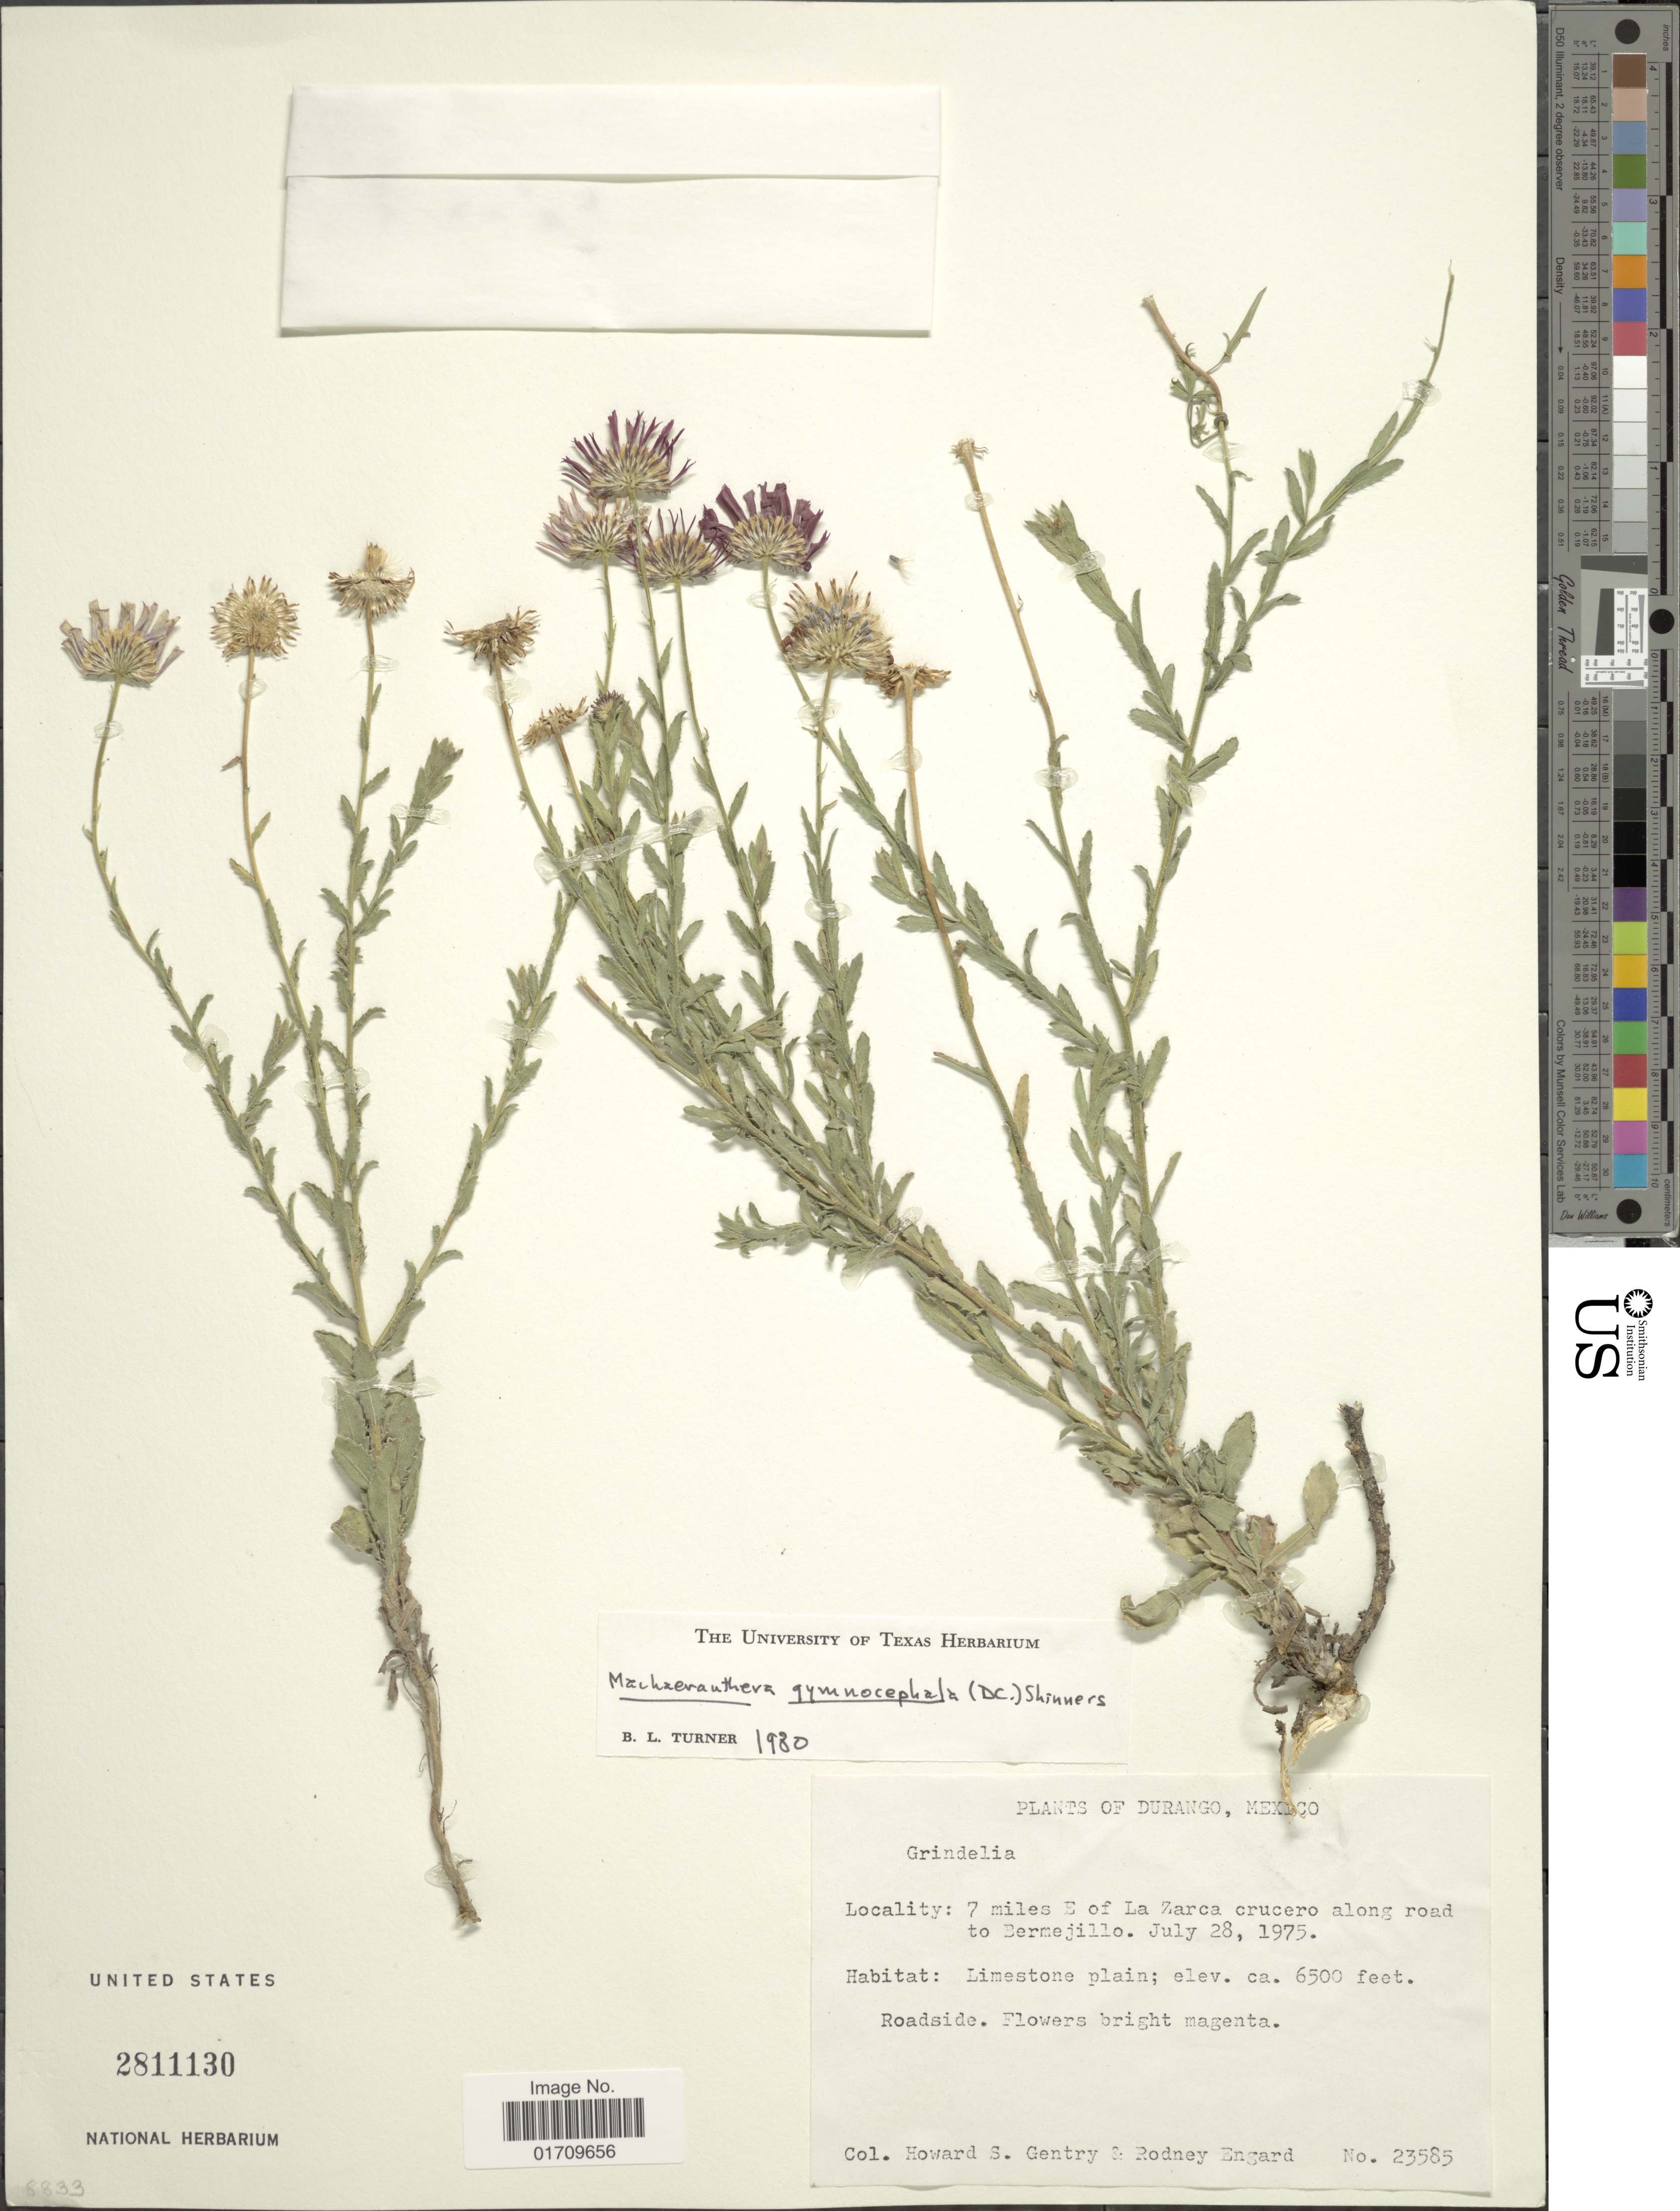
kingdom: Plantae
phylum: Tracheophyta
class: Magnoliopsida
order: Asterales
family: Asteraceae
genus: Machaeranthera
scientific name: Machaeranthera gymnocephala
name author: (DC.) Shinners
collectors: H. S. Gentry & R. Engard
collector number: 23585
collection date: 1975-07-28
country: Mexico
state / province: Durango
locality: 7 miles E of La Zarca crucero along road to Bermejillo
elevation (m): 1981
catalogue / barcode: US 2811130